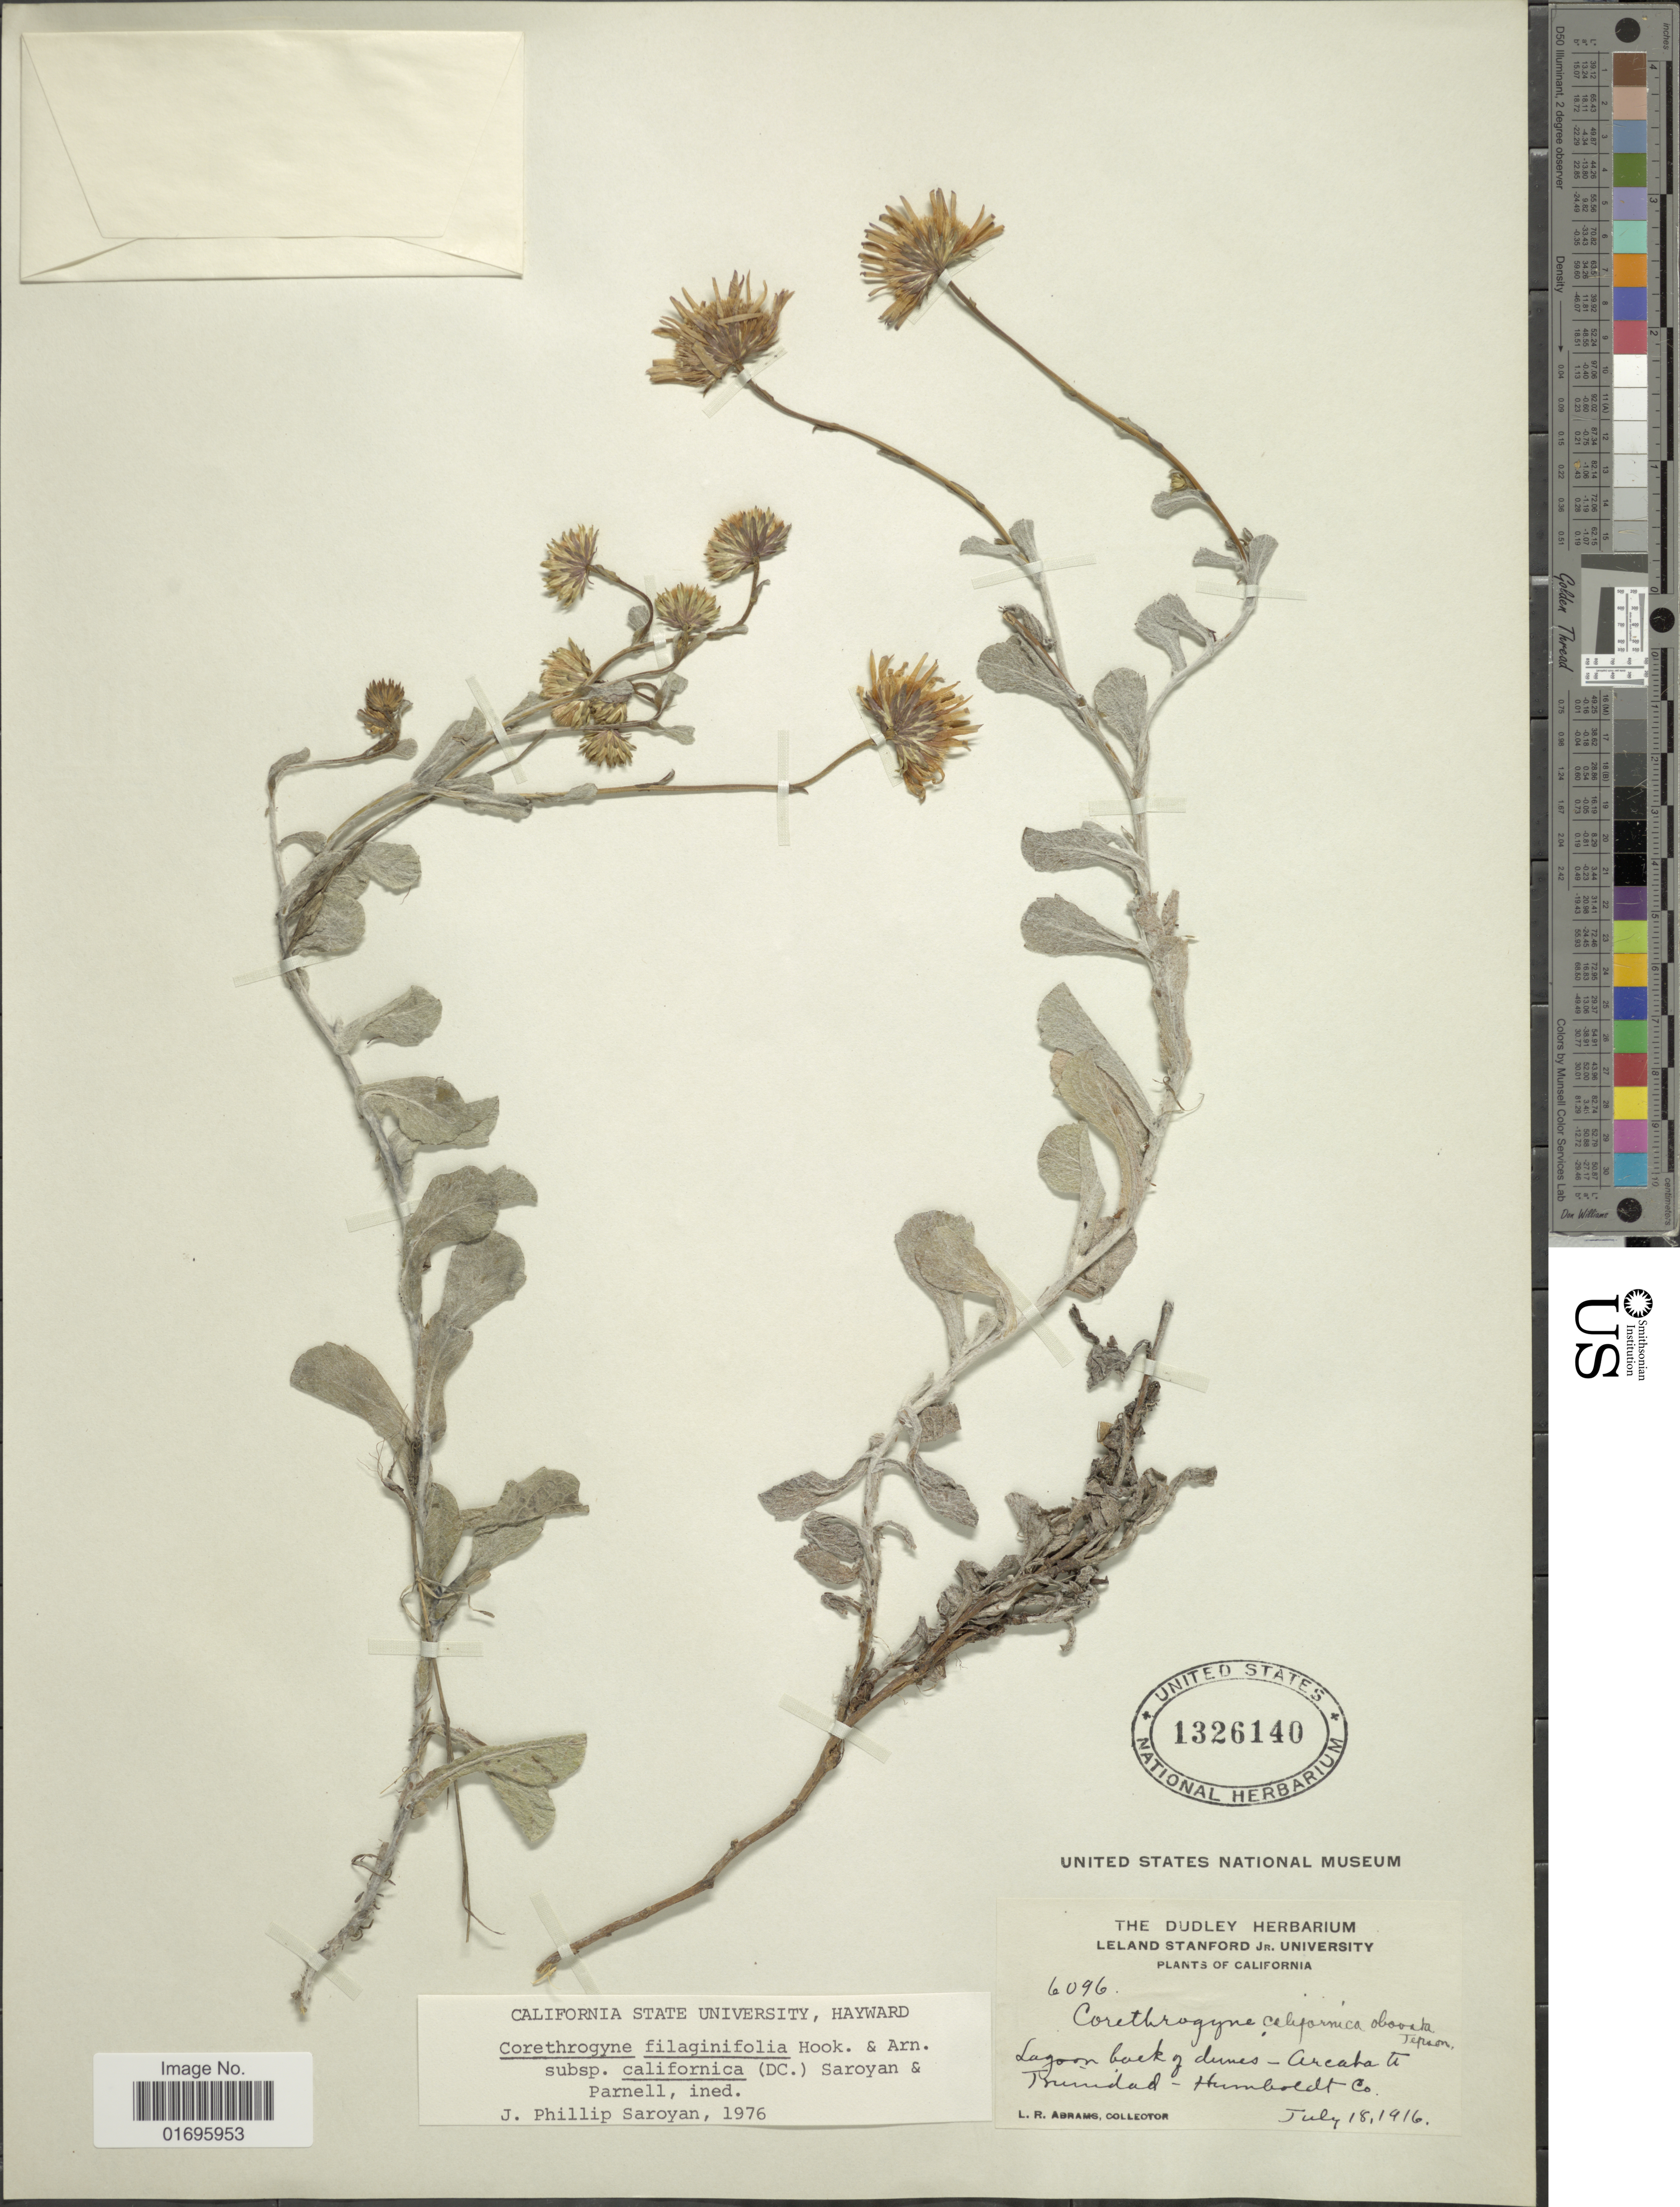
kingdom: Plantae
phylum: Tracheophyta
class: Magnoliopsida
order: Asterales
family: Asteraceae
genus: Corethrogyne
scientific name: Corethrogyne filaginifolia var. californica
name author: (DC.) Saroyan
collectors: L. Abrams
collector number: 6096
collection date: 1916-07-18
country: United States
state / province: California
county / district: Humboldt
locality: Lagoon back of dunes - Arcata to Trinidad - Humboldt Co.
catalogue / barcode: US 1326140